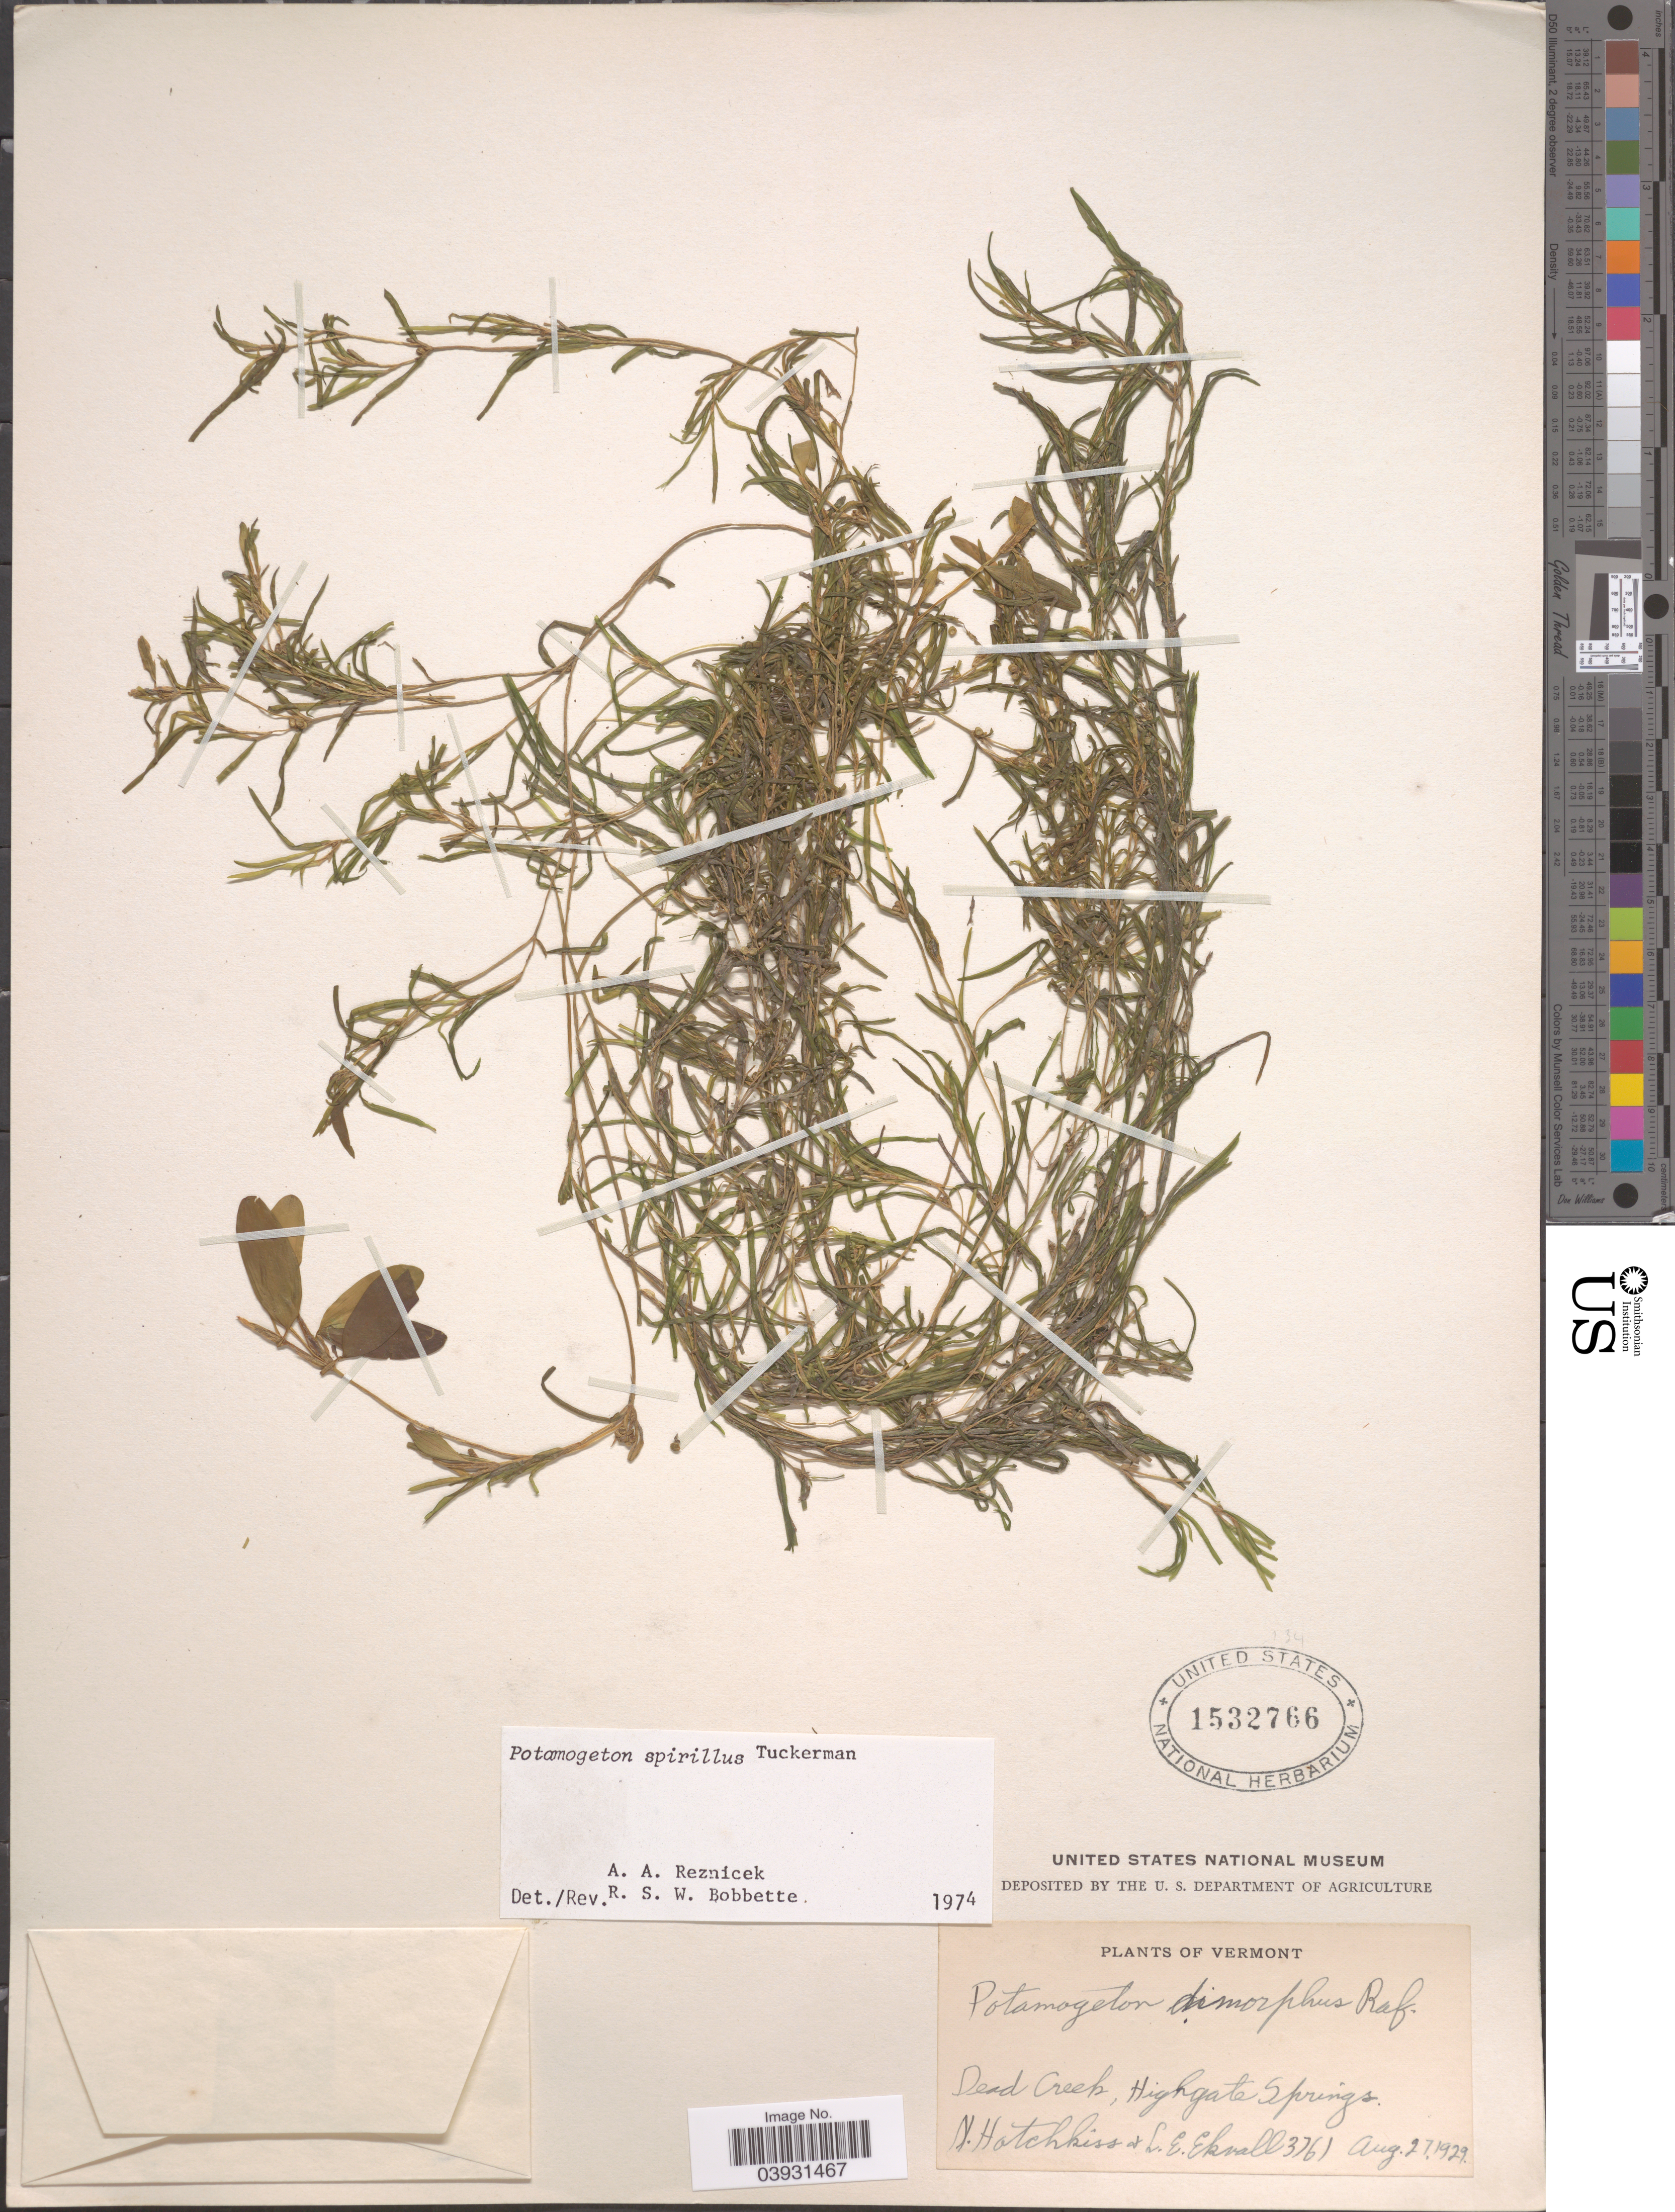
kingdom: Plantae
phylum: Tracheophyta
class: Liliopsida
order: Alismatales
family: Potamogetonaceae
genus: Potamogeton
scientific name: Potamogeton spirillus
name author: Tuck.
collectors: N. Hotchkiss & L. Ekvall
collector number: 3761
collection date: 1929-08-27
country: United States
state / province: Vermont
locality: Dead Creek, Highgate Springs.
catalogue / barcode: US 1532766